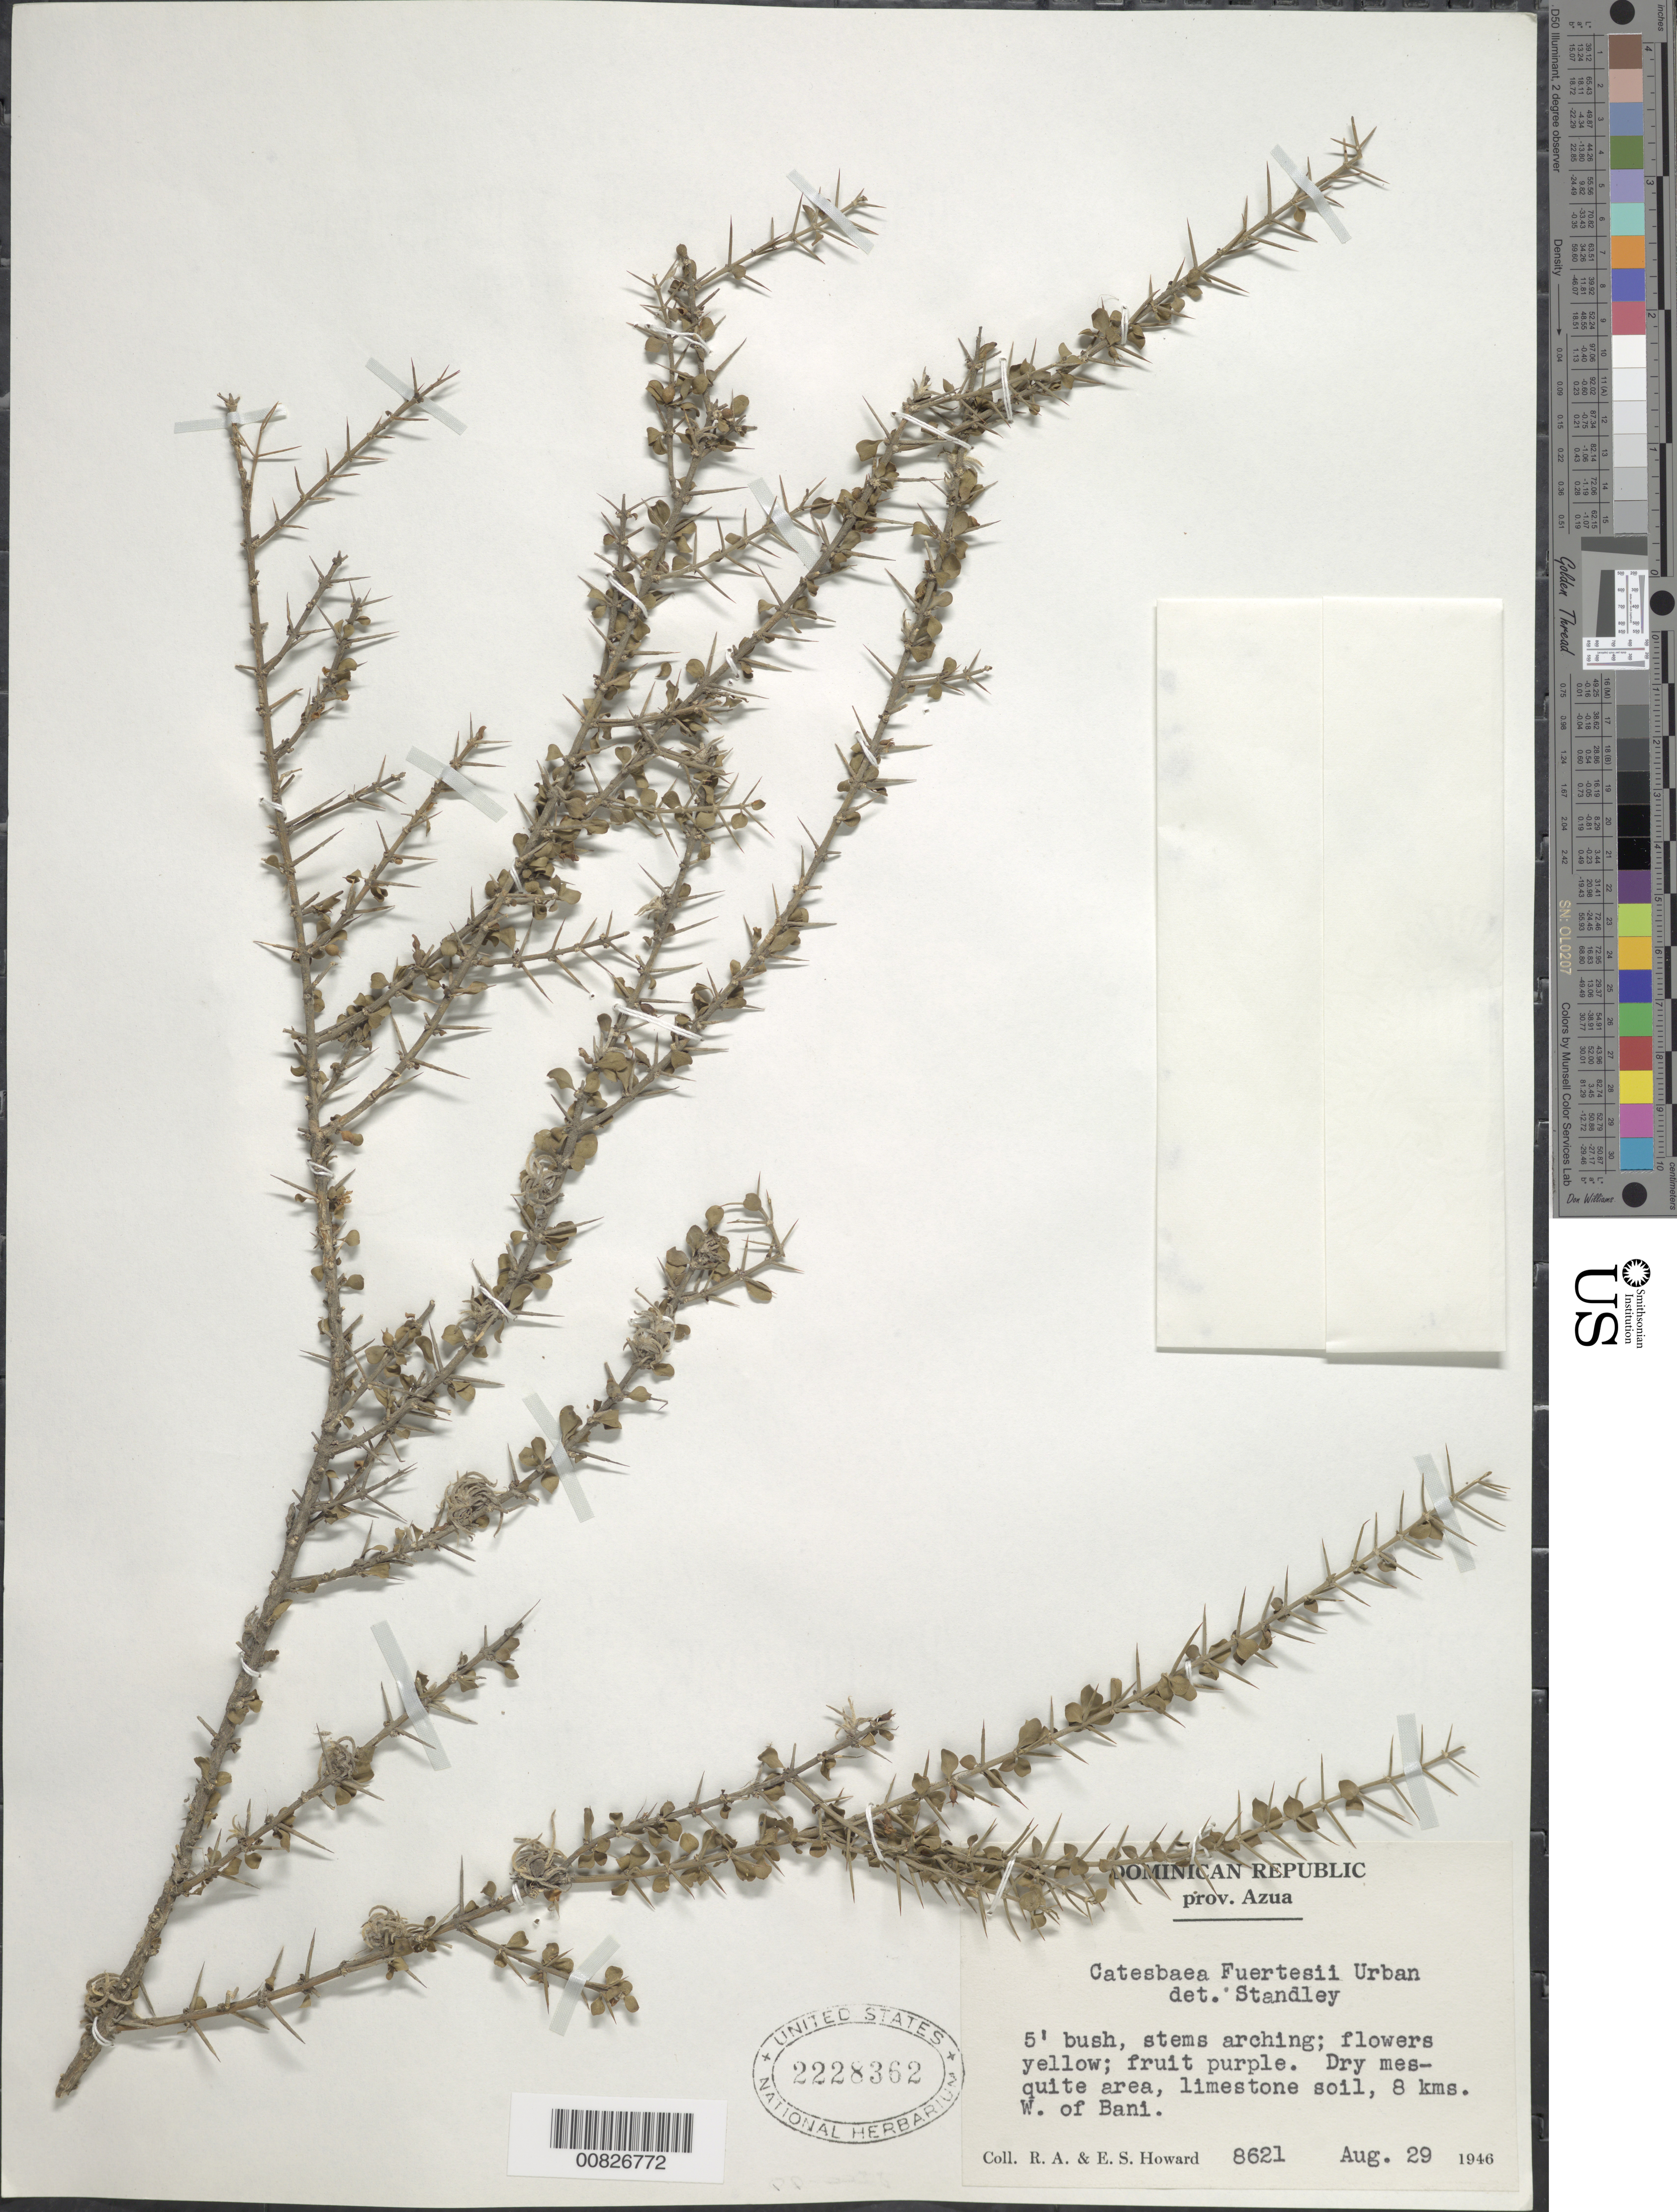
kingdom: Plantae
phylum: Tracheophyta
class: Magnoliopsida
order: Gentianales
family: Rubiaceae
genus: Catesbaea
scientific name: Catesbaea fuertesii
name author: Urb.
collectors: R. A. Howard & E. S. Howard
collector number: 8621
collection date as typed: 29 Aug 1946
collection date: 1946-08-29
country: Dominican Republic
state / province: Azua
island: Hispaniola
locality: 8 kms W of Baní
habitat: Dry mesquite area, limestone soil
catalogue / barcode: US 2228362